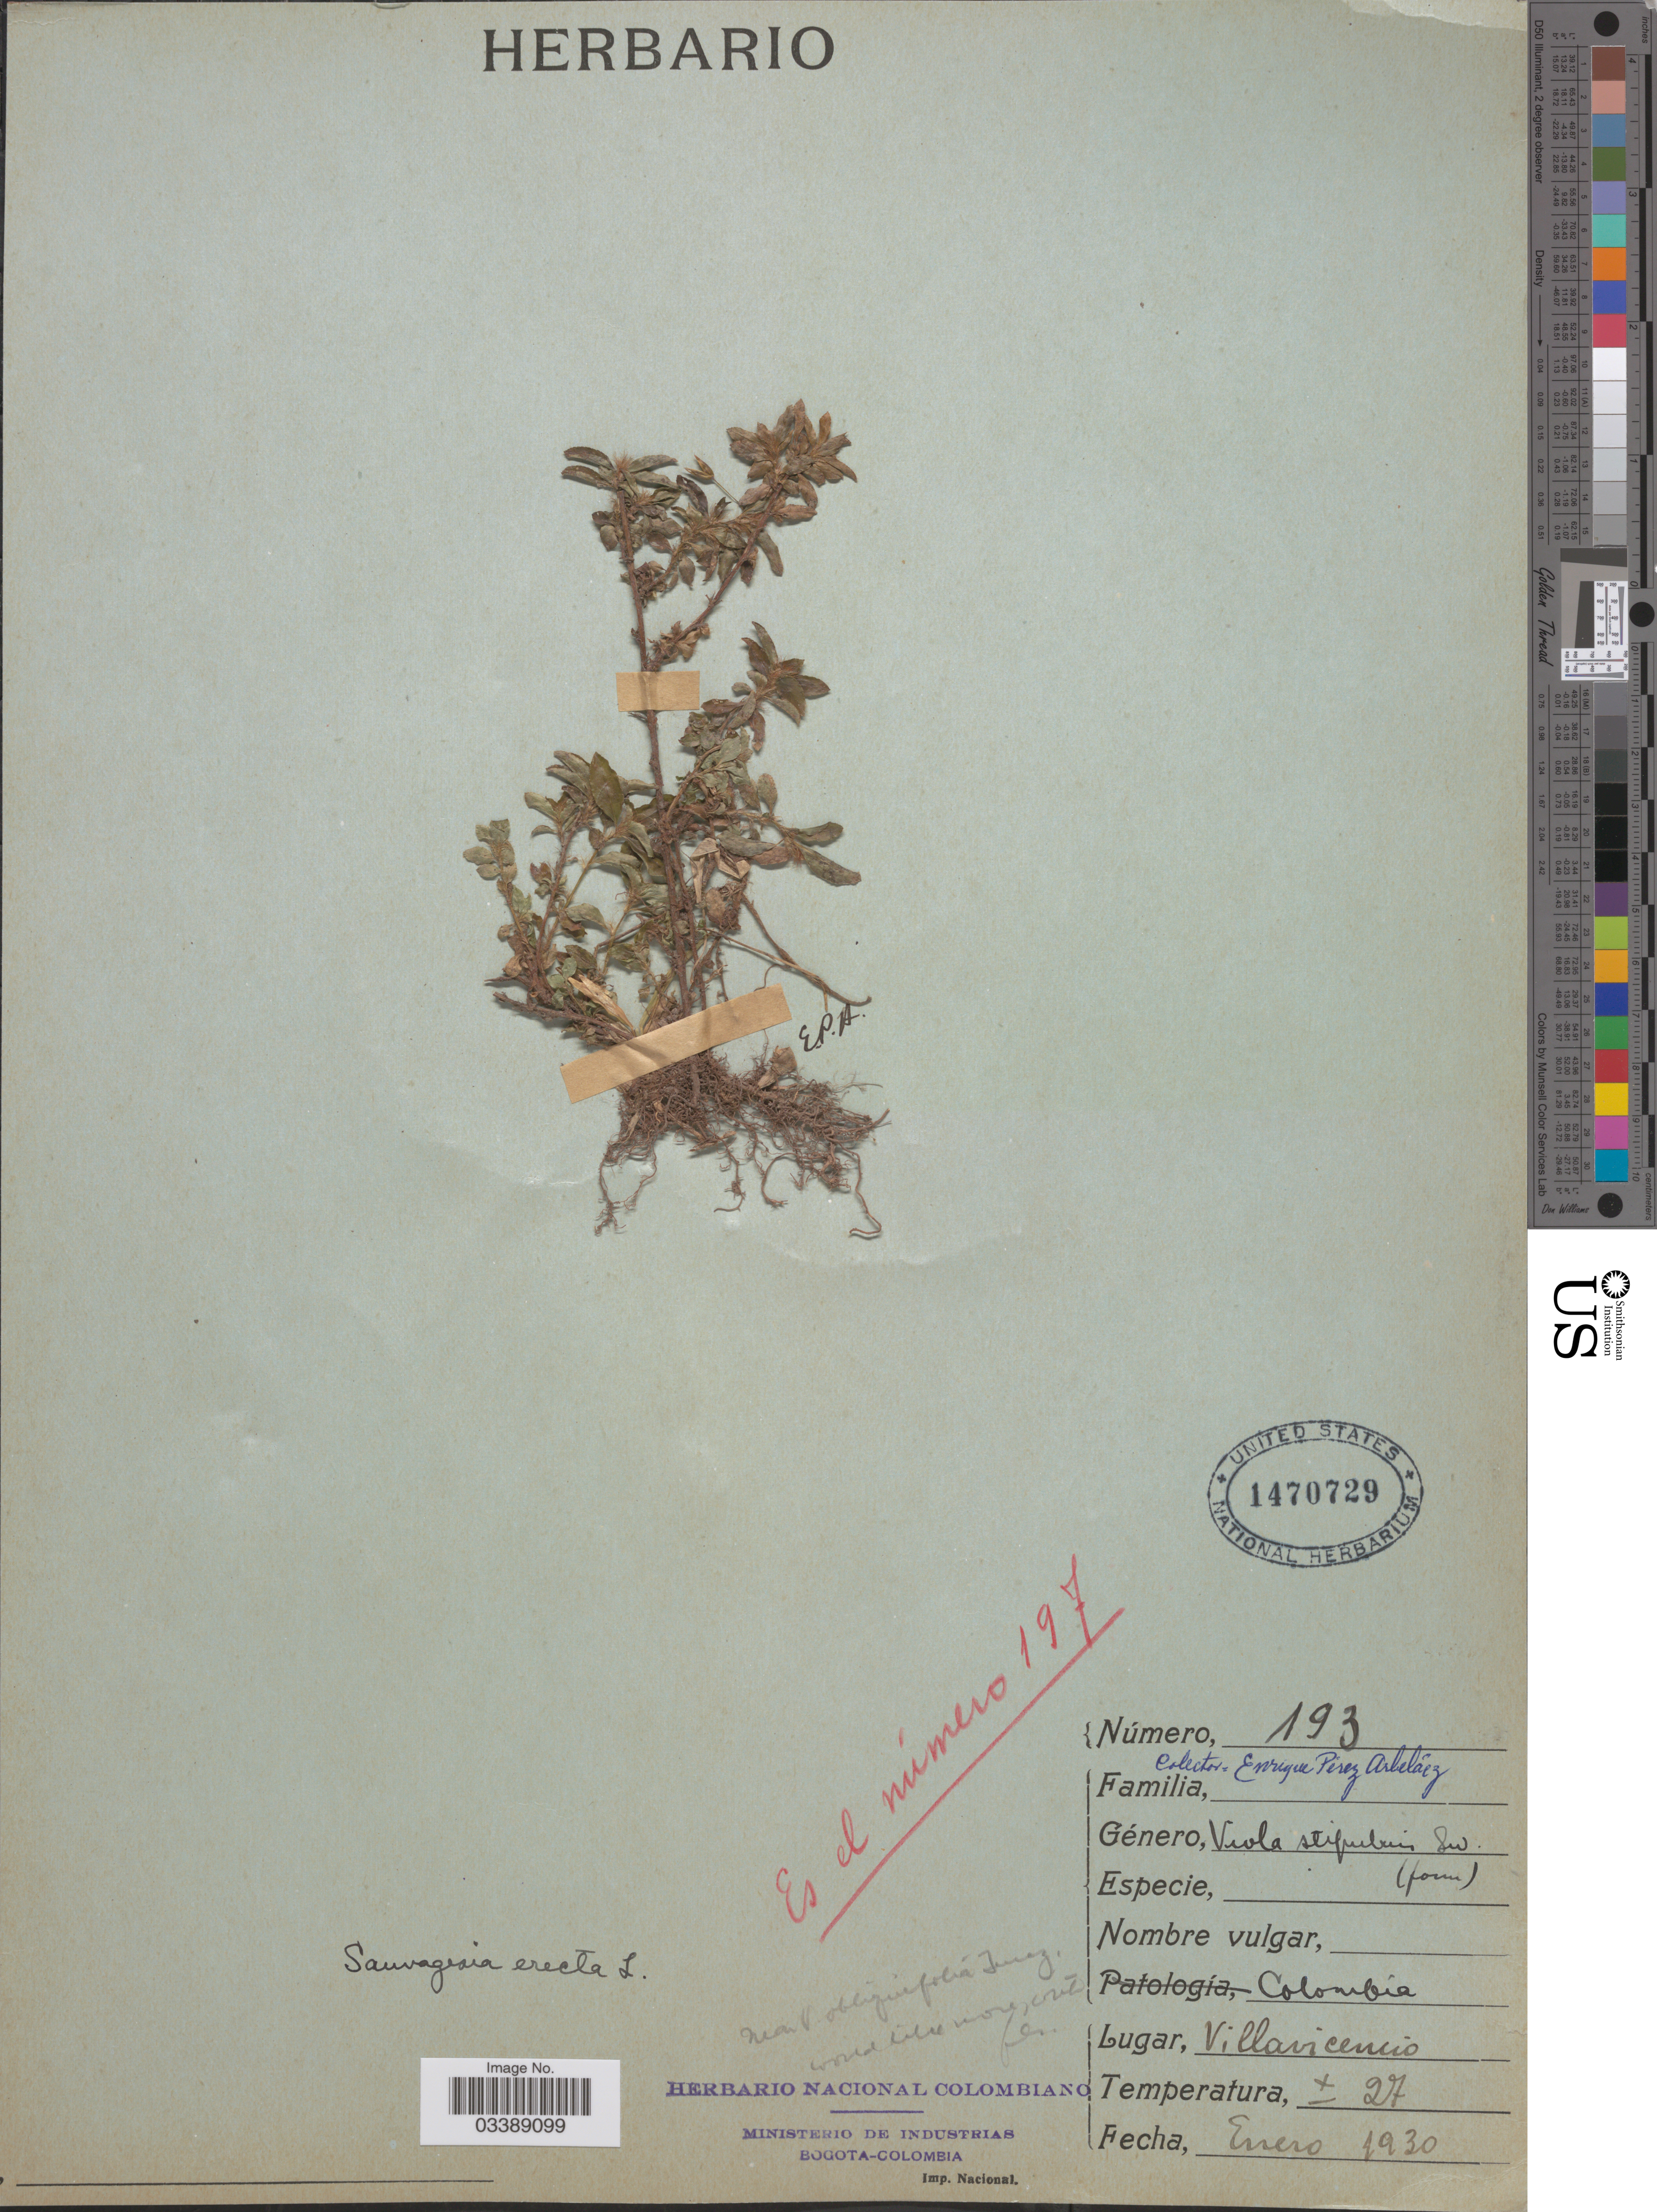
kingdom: Plantae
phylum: Tracheophyta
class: Magnoliopsida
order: Malpighiales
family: Ochnaceae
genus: Sauvagesia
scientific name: Sauvagesia erecta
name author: L.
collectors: E. Pérez Arbeláez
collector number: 193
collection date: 1930-01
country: Colombia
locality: Villavicencio.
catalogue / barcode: US 1470729